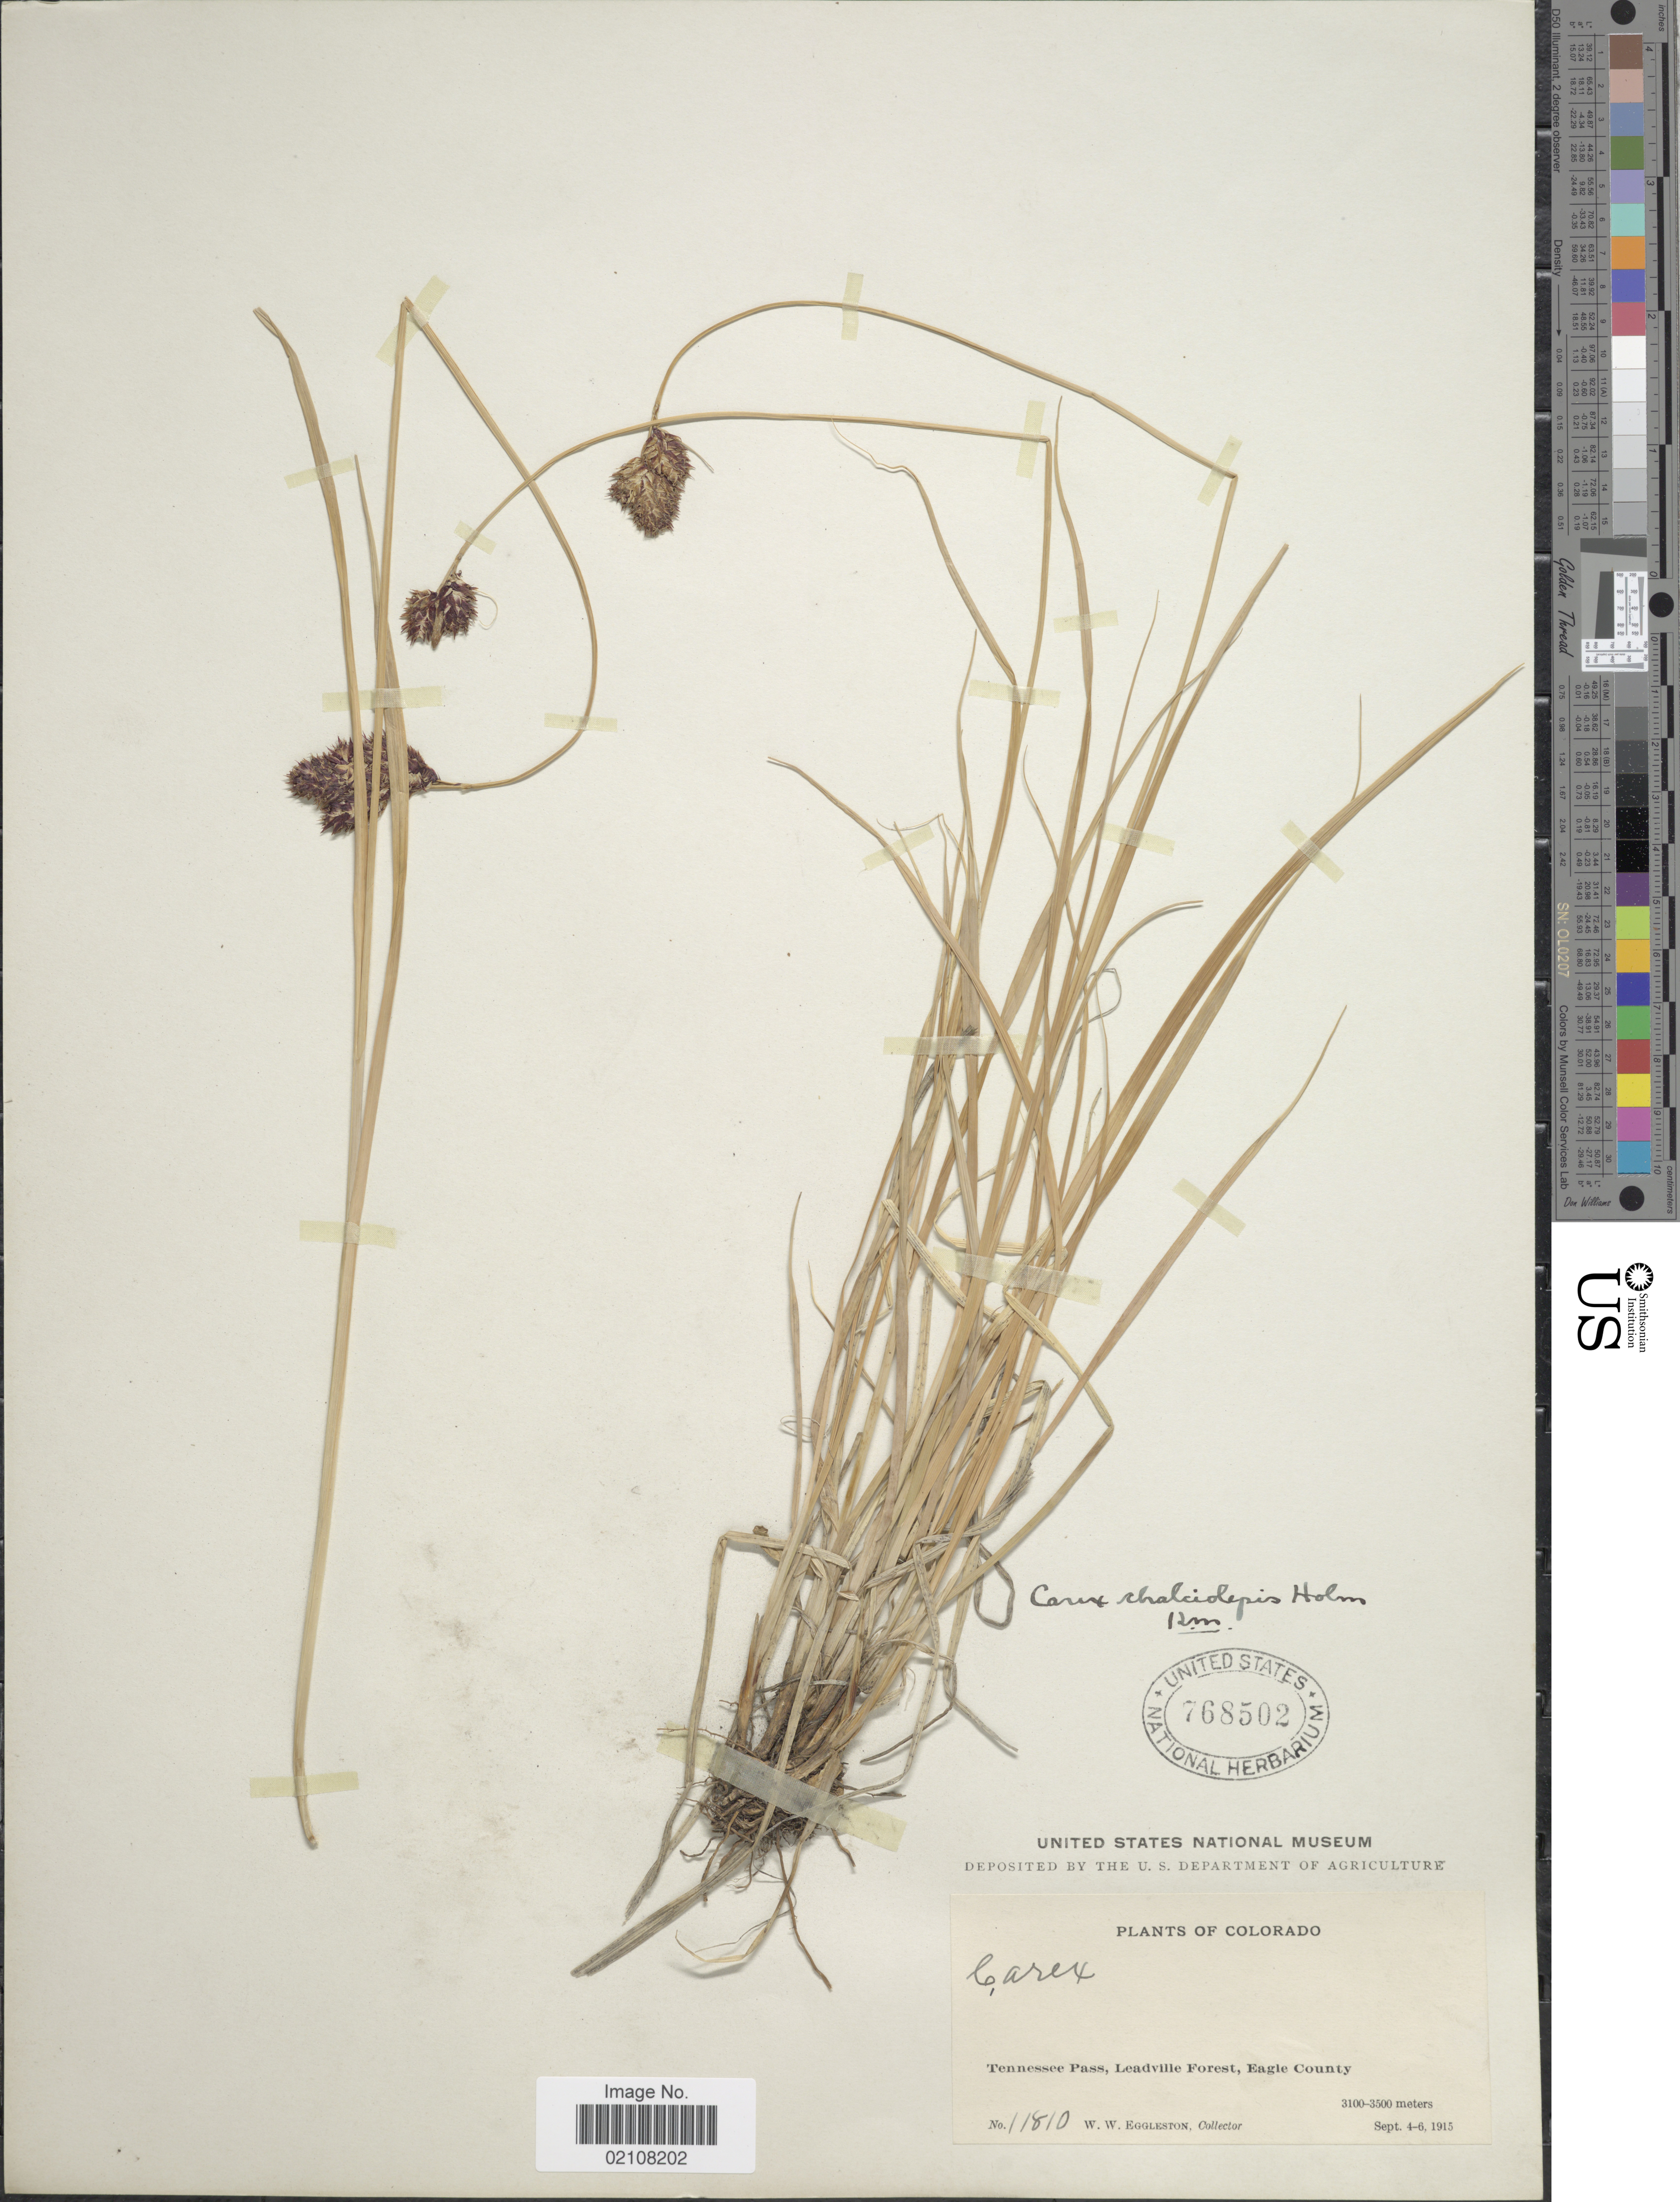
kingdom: Plantae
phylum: Tracheophyta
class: Liliopsida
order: Poales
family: Cyperaceae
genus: Carex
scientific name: Carex chalciolepis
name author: Holm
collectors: W. W. Eggleston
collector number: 11810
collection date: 1915-09-04/1915-09-06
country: United States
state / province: Colorado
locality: Tennessee Pass, Leadville Forest, Eagle County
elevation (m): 3100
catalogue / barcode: US 768502